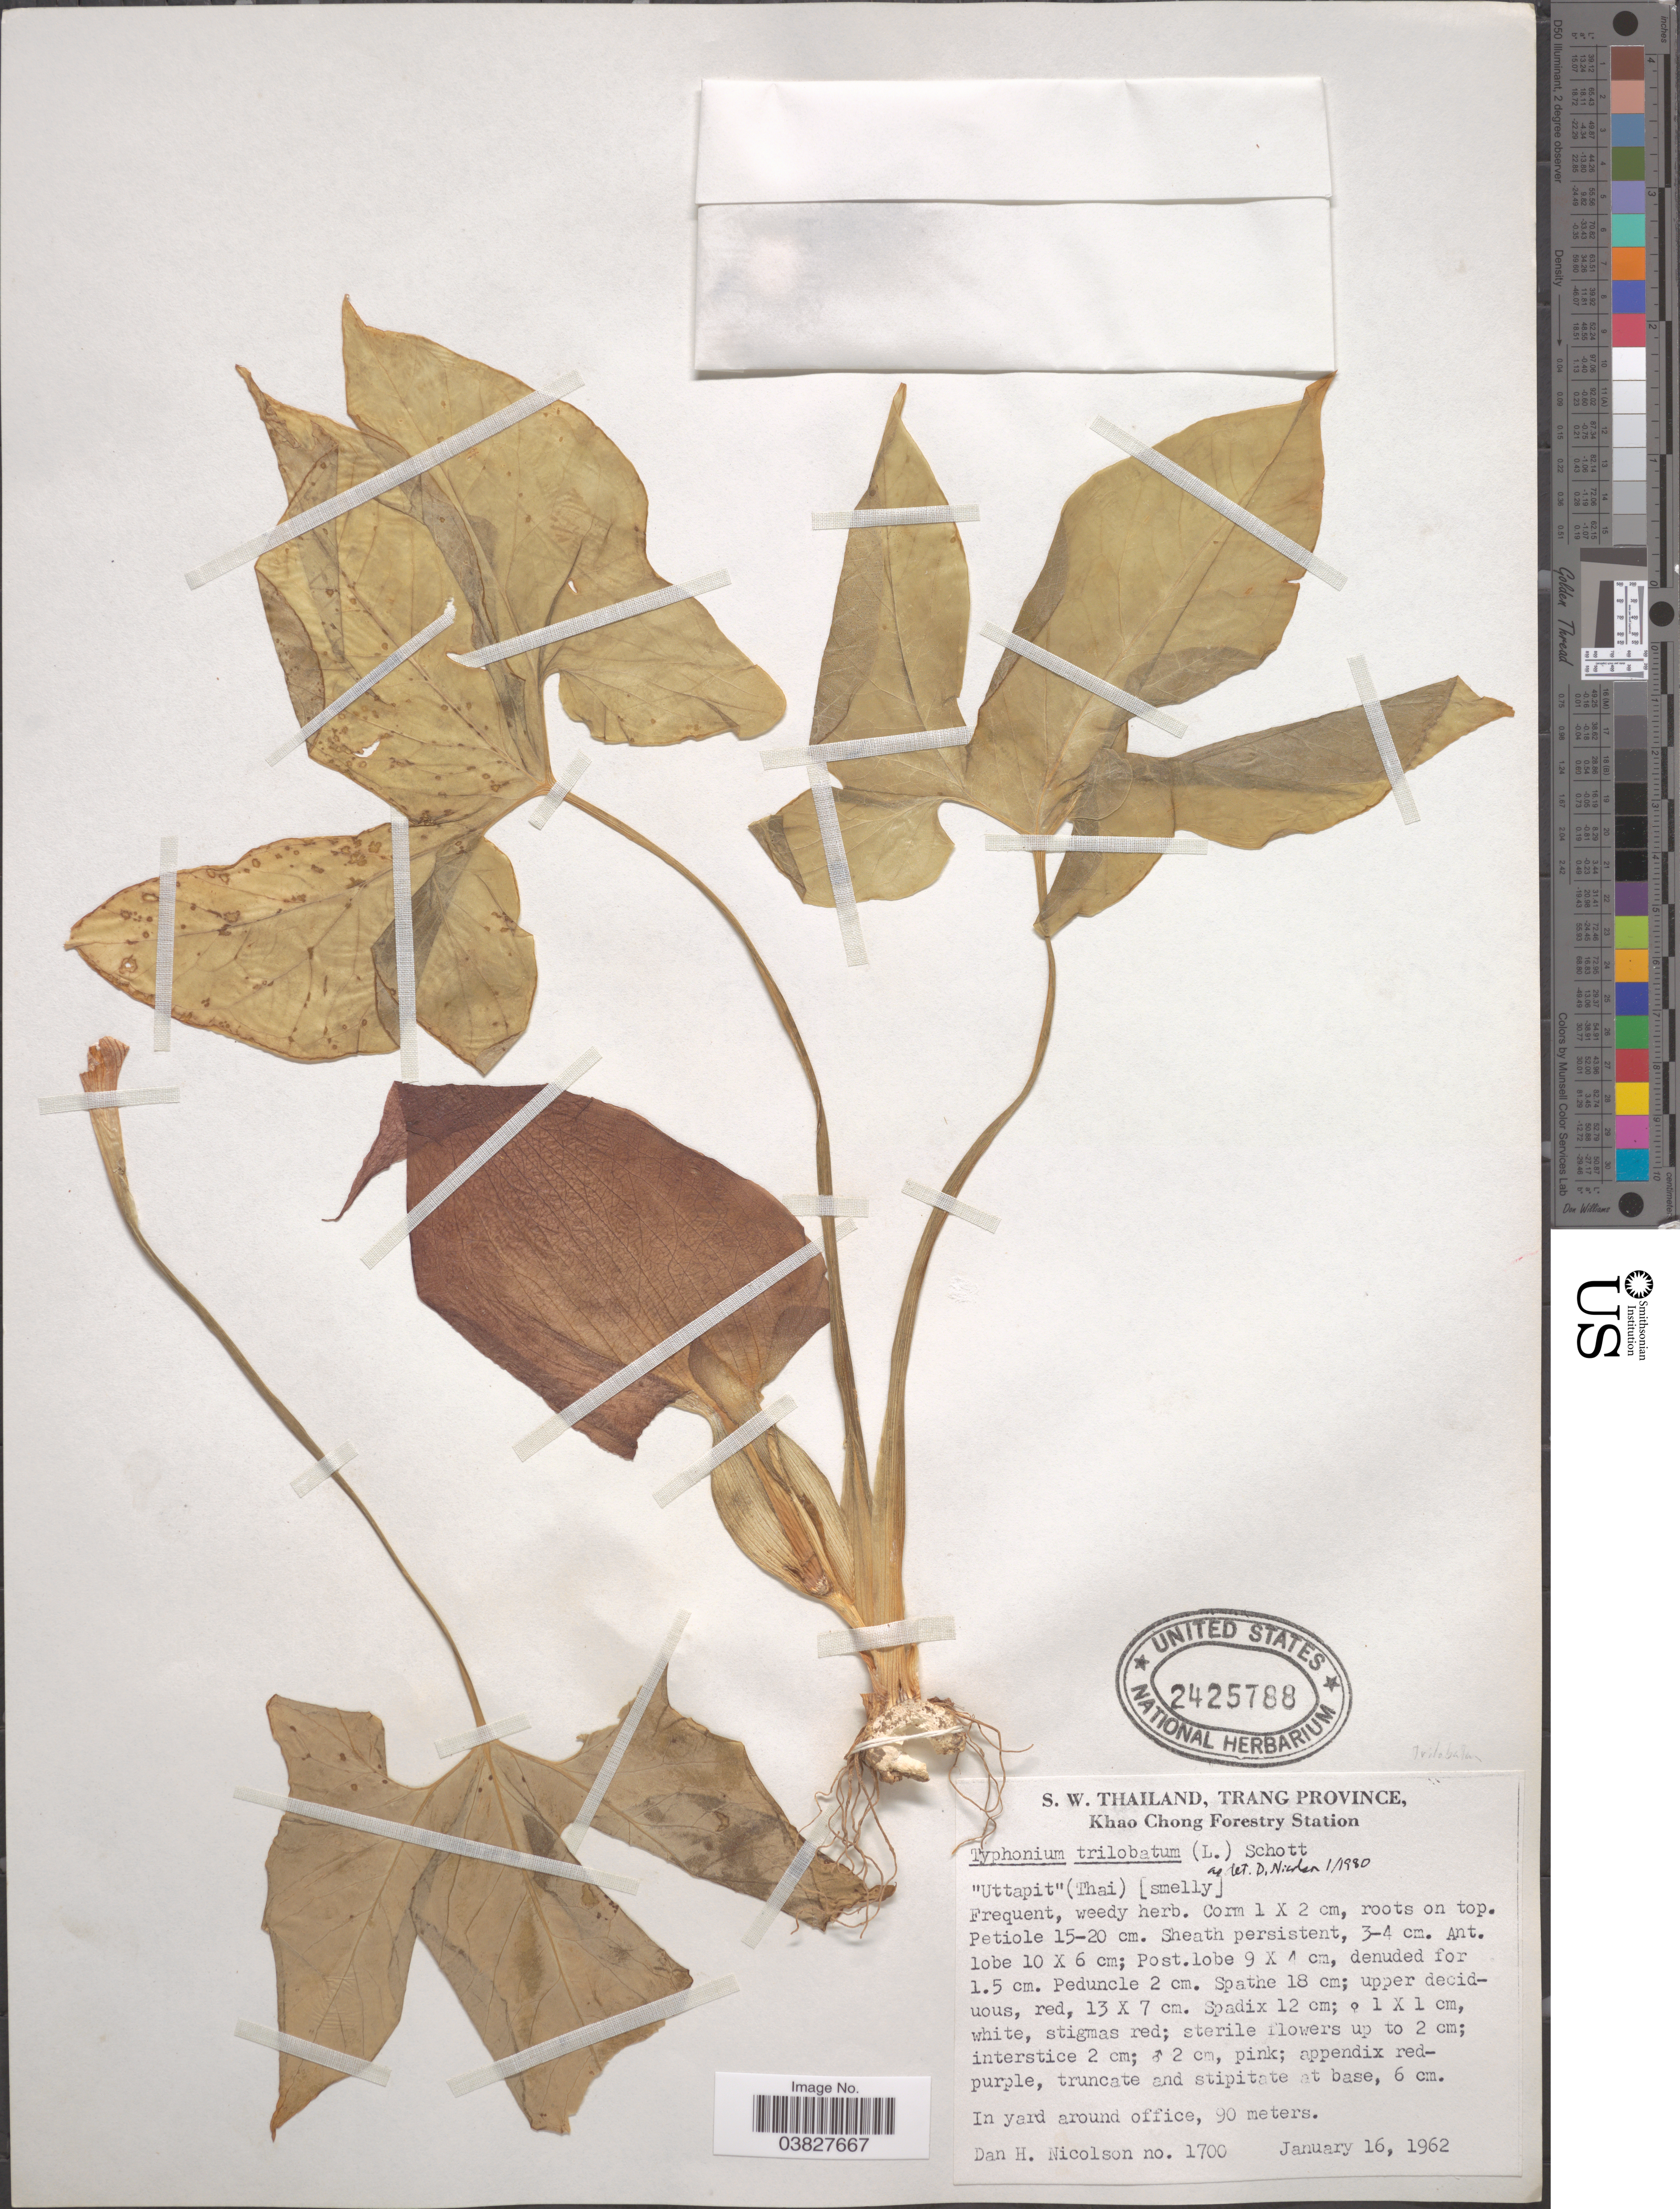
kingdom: Plantae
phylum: Tracheophyta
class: Liliopsida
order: Alismatales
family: Araceae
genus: Typhonium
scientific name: Typhonium trilobatum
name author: (L.) Schott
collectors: D. H. Nicolson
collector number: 1700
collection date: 1962-01-16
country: Thailand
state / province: Trang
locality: S. W. Thailand, Khao Chong Forestry Station. In yard around office.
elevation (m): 90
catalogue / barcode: US 2425788